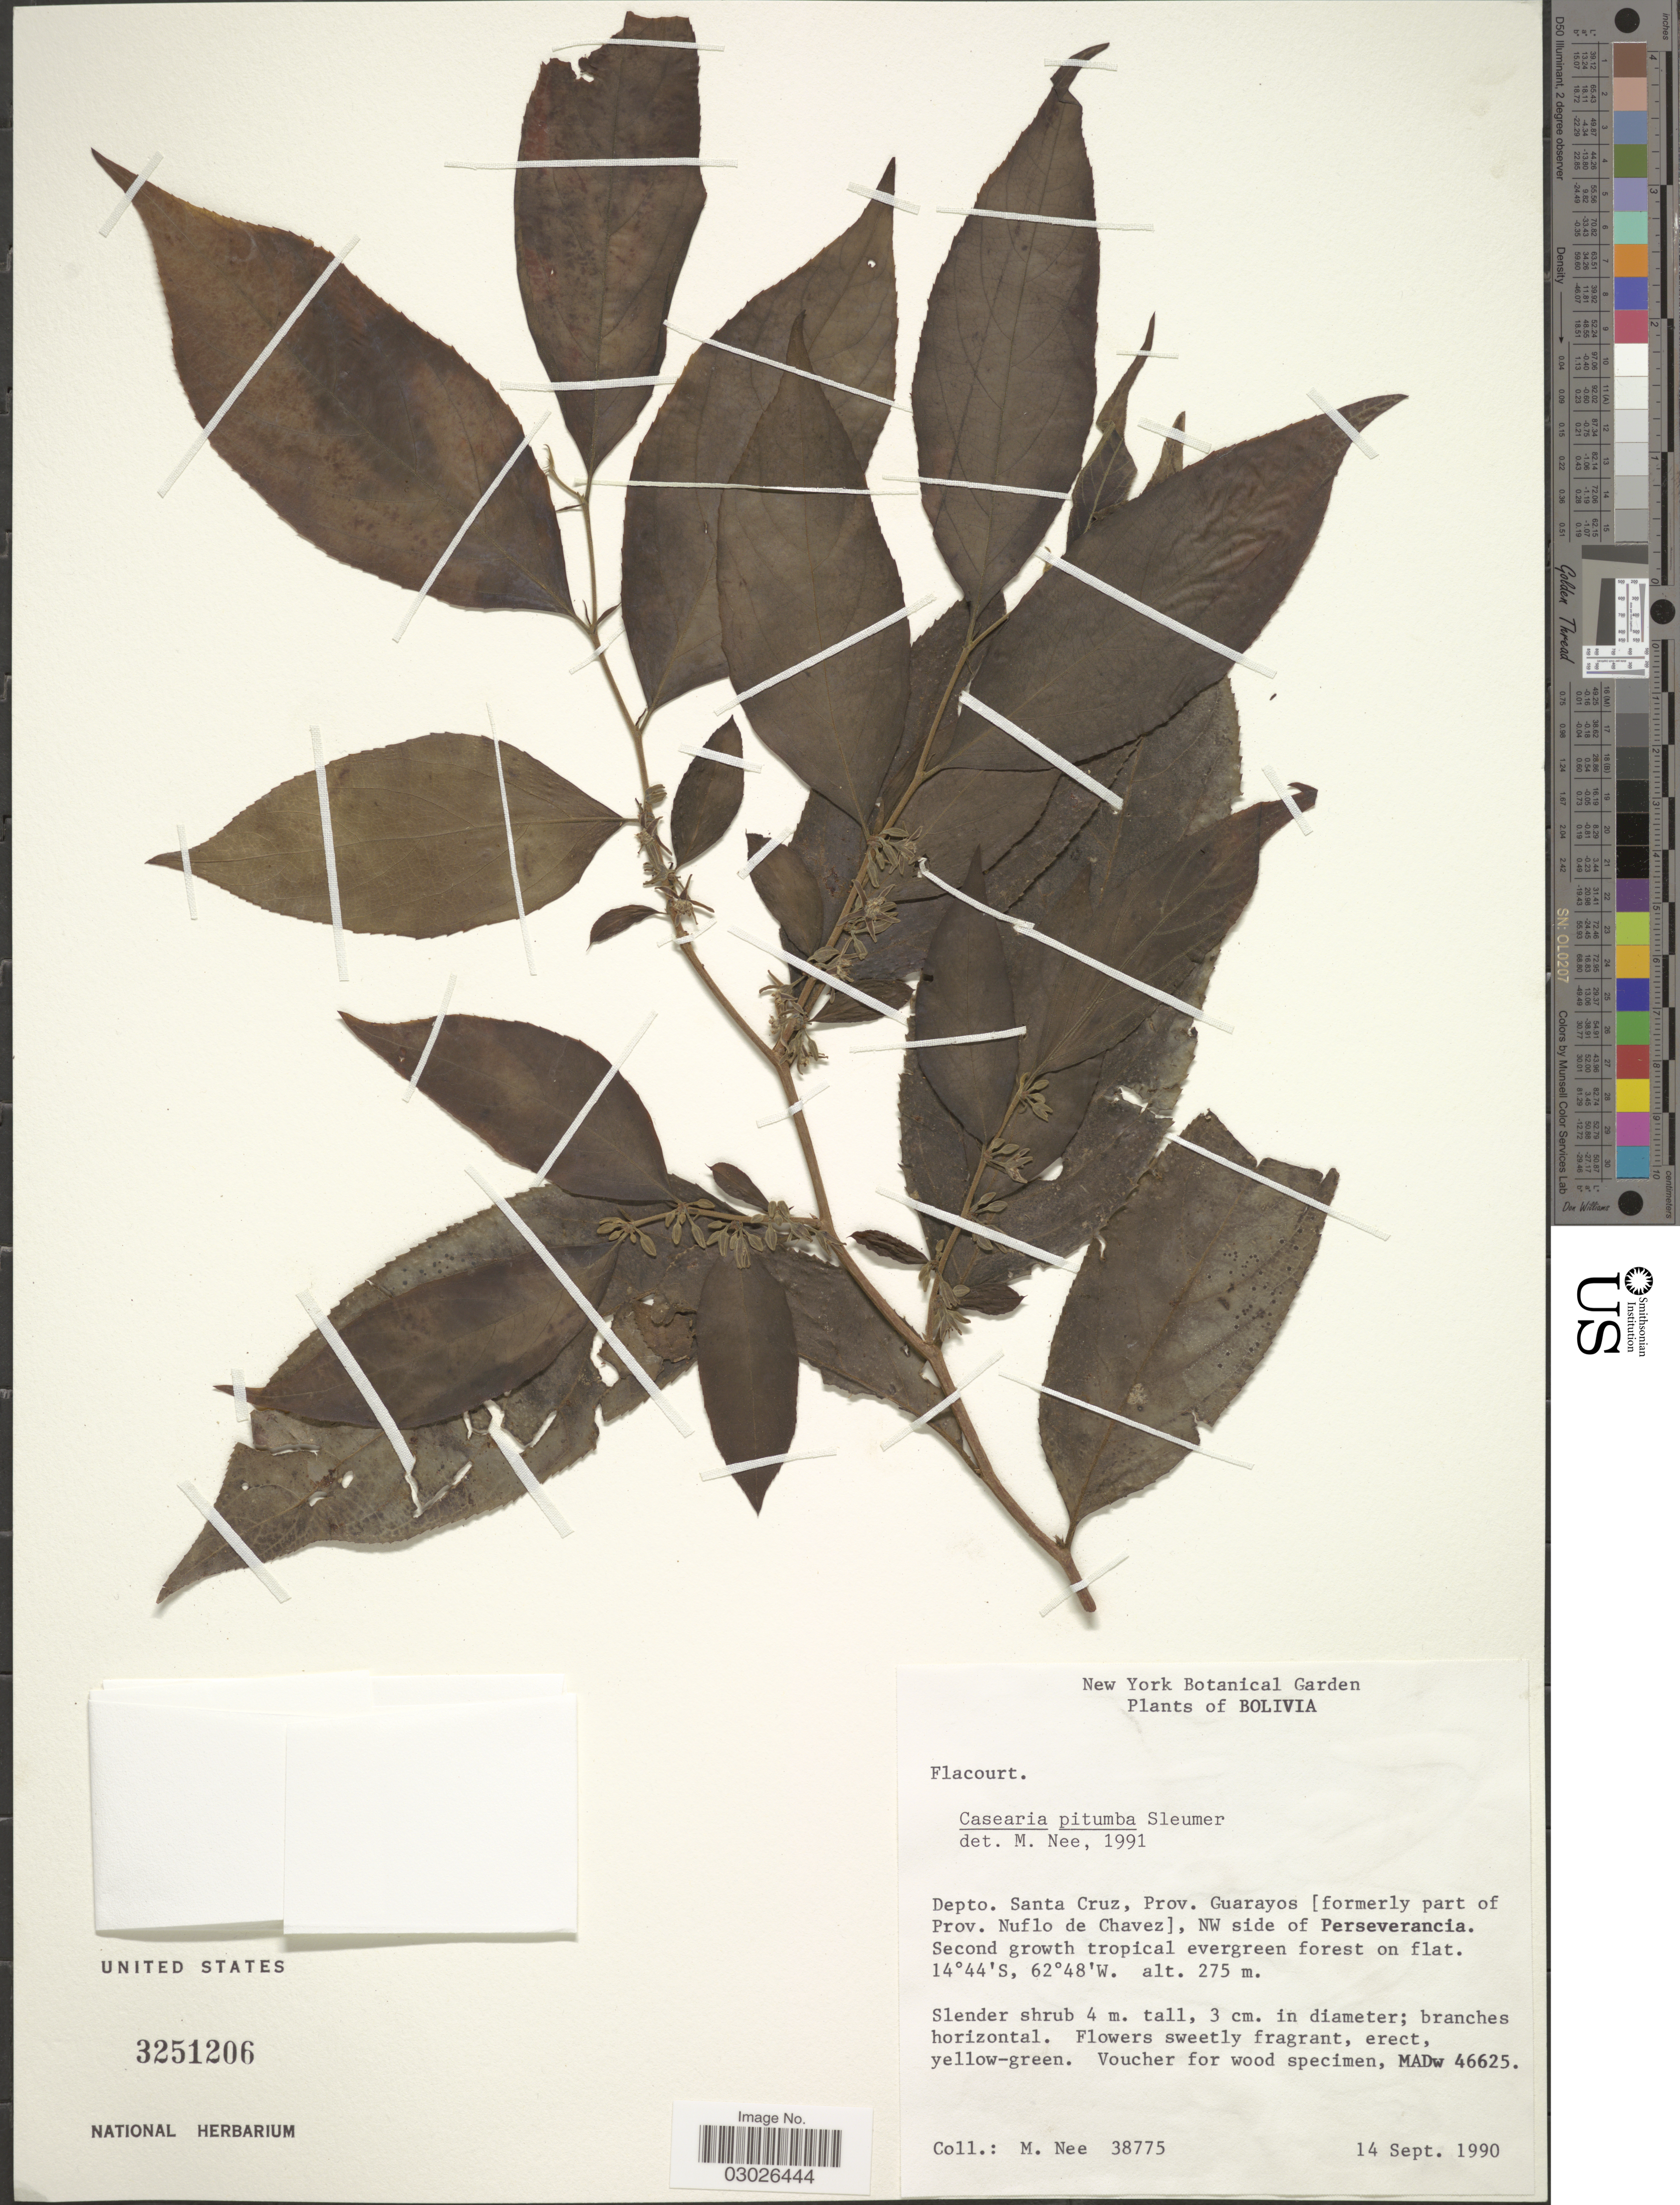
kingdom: Plantae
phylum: Tracheophyta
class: Magnoliopsida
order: Malpighiales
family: Salicaceae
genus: Casearia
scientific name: Casearia pitumba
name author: Sleumer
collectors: M. Nee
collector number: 38775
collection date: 1990-09-14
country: Bolivia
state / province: Santa Cruz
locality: Depto. Santa Cruz, Prov. Guarayos [formerly part of Prov. Nuflo de Chavez], NW side of Perseverancia.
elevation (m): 275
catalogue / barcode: US 3251206